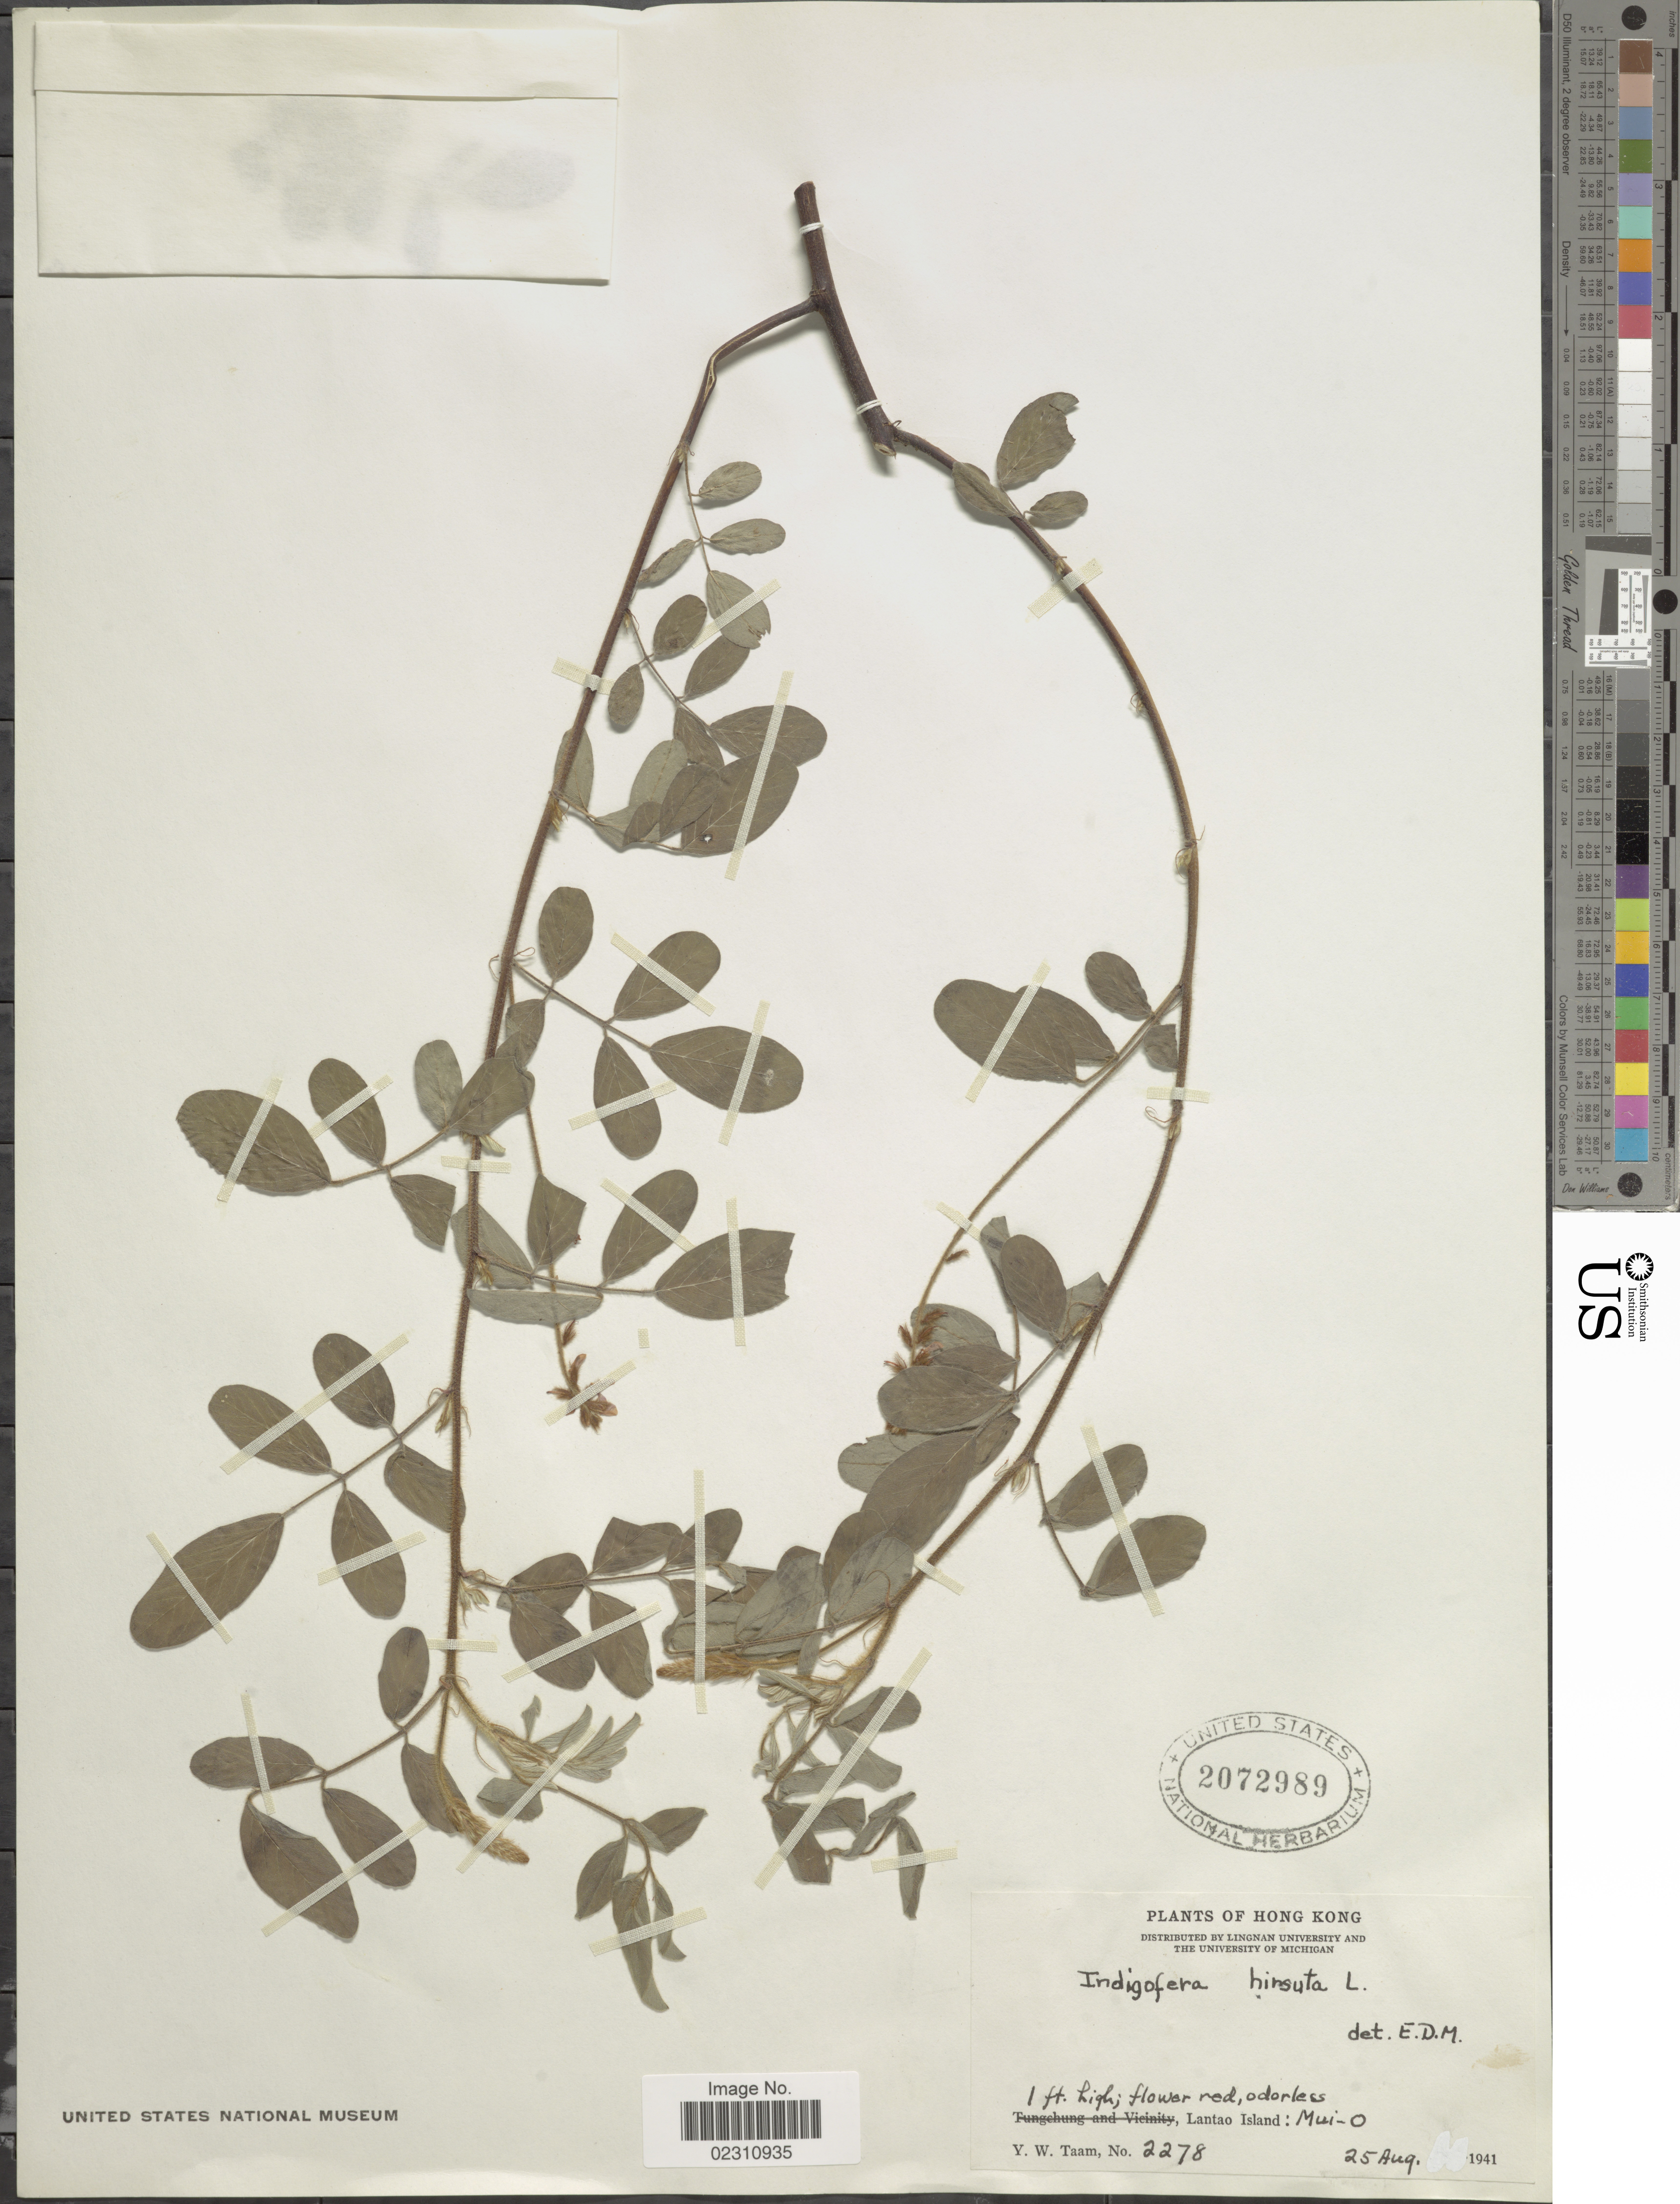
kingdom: Plantae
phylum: Tracheophyta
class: Magnoliopsida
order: Fabales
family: Fabaceae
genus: Indigofera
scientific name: Indigofera hirsuta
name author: L.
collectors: Y. W. Taam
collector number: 2278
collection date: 1941-08-25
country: China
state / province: Hong Kong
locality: Hong Kong, Lantao Island: Mui - O.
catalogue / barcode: US 2072989